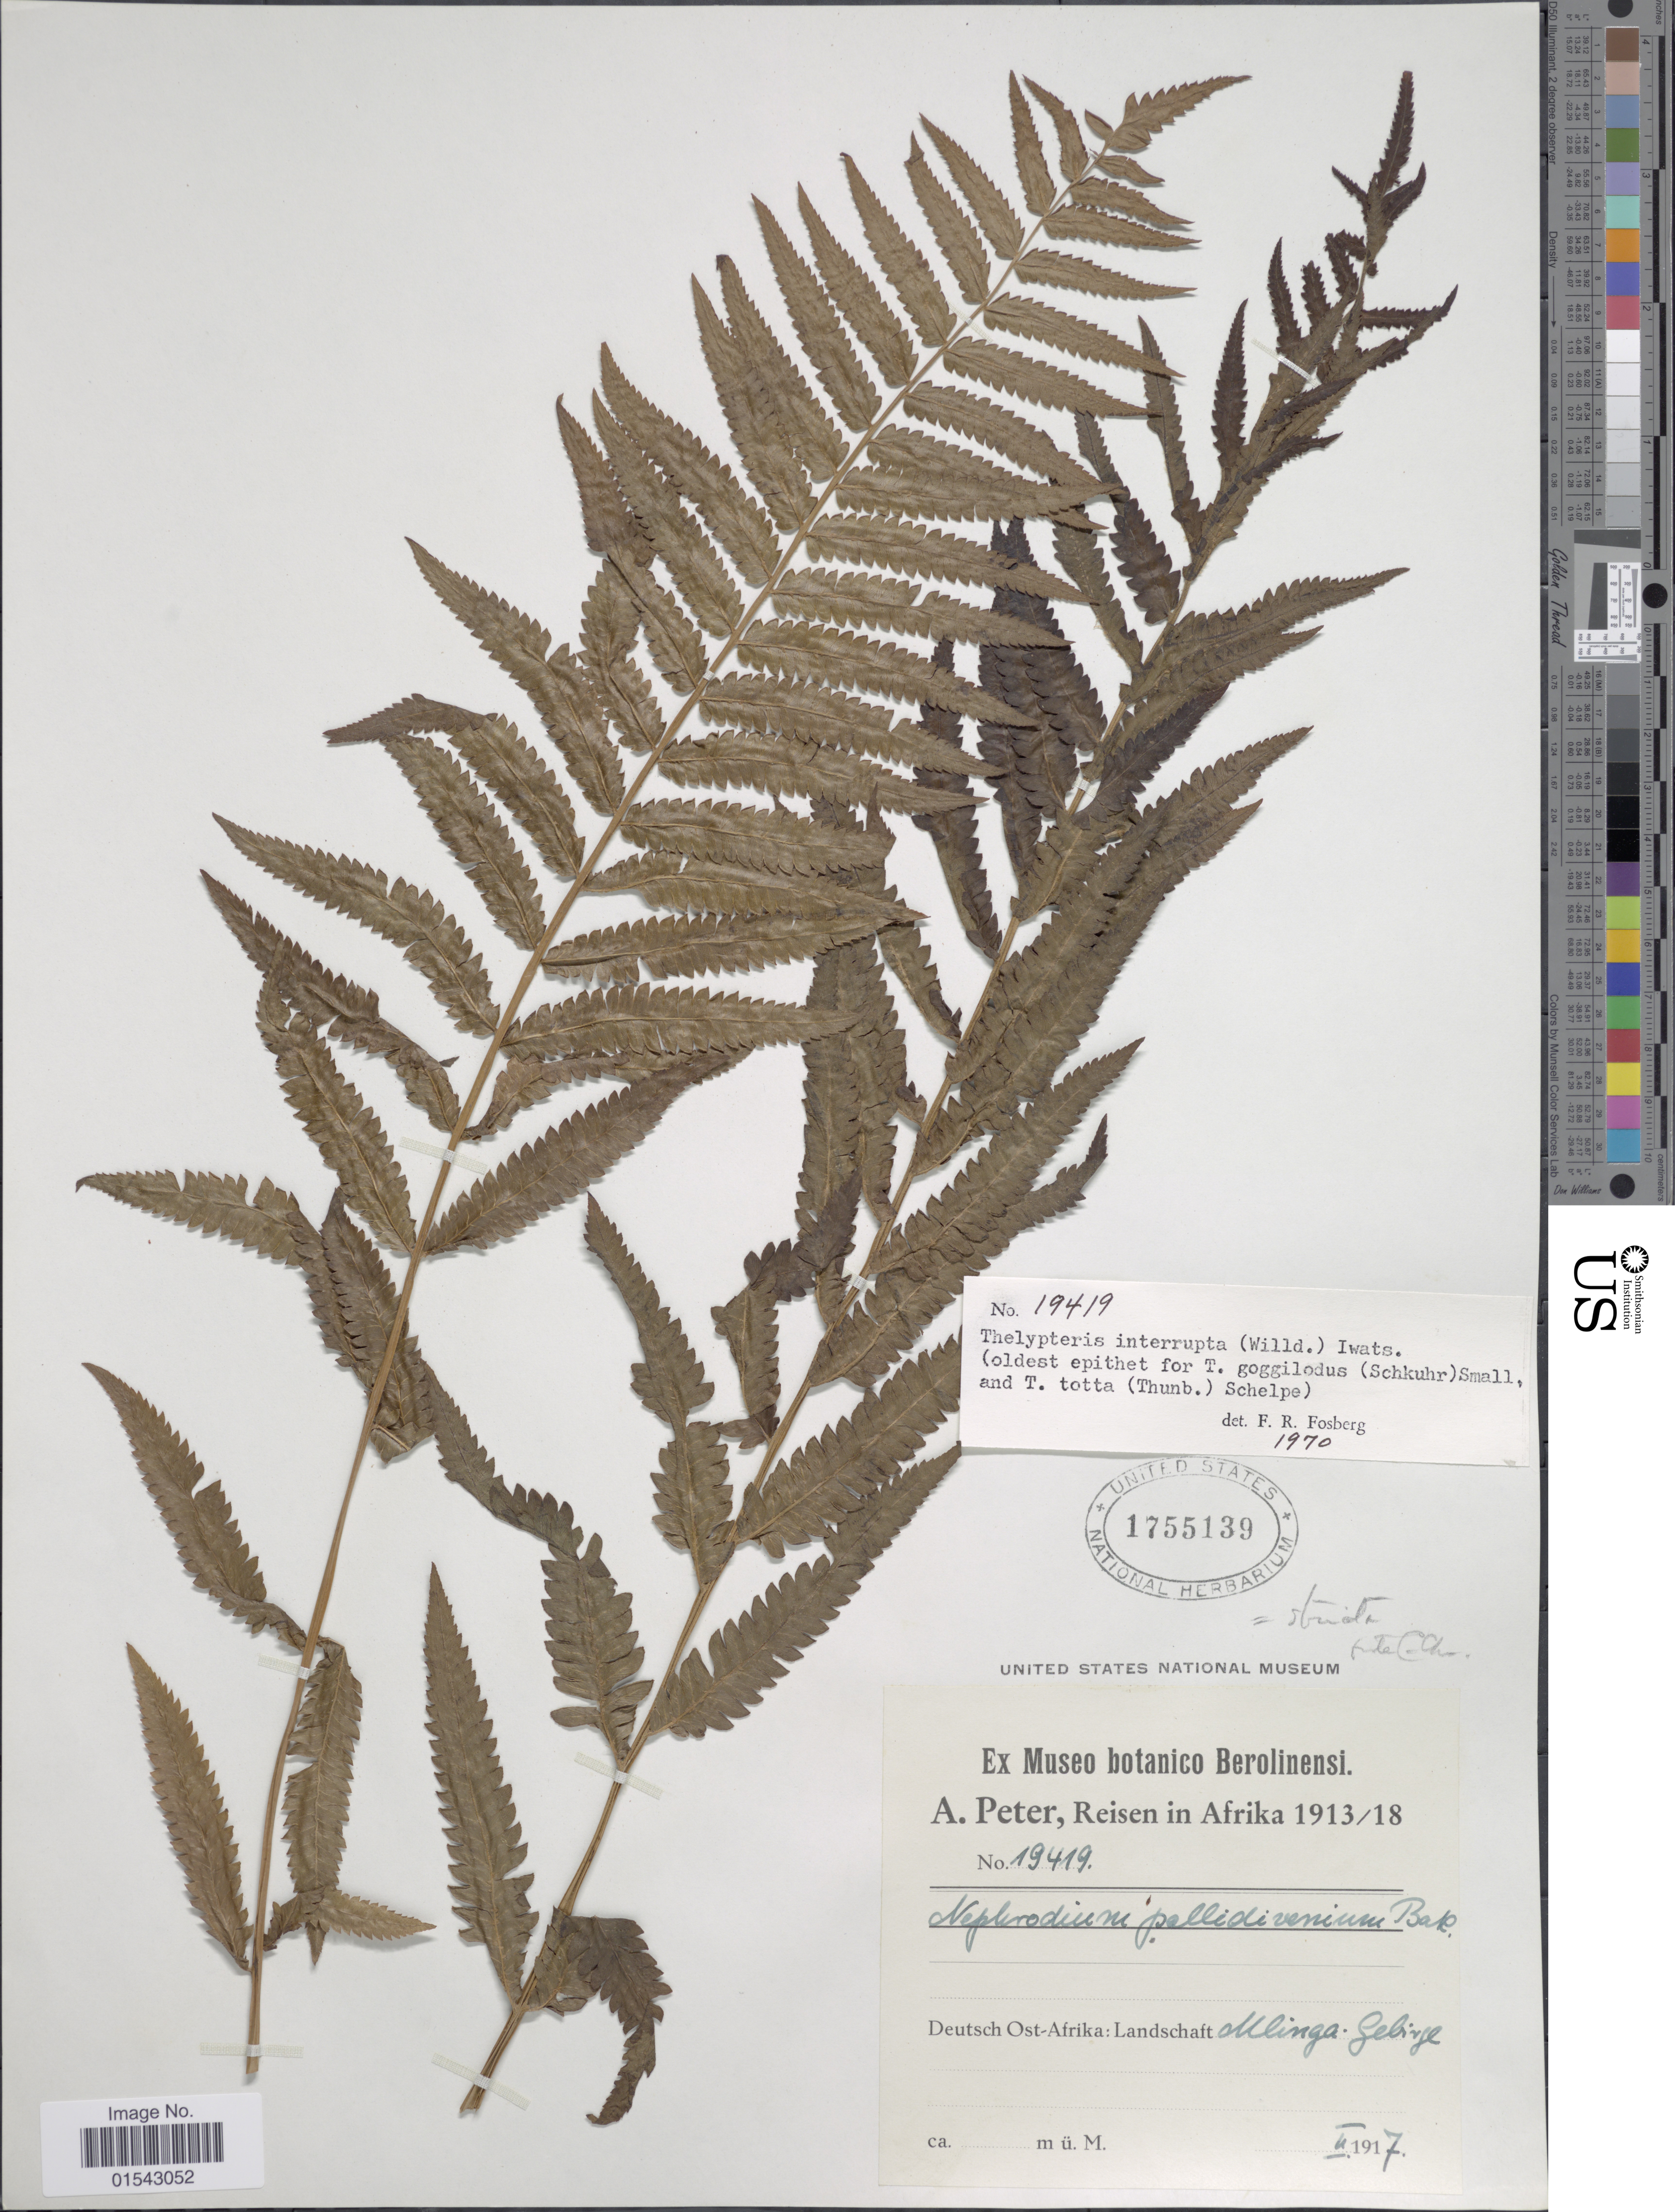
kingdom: Plantae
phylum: Tracheophyta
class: Polypodiopsida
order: Polypodiales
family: Thelypteridaceae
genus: Cyclosorus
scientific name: Cyclosorus interruptus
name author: (Willd.) H. Itô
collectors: A. Peter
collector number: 19419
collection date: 1917-05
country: Tanzania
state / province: Tanga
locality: Deutsch Ost-Afrika: Landschaft Ulinga-Gebiye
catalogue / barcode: US 1755139